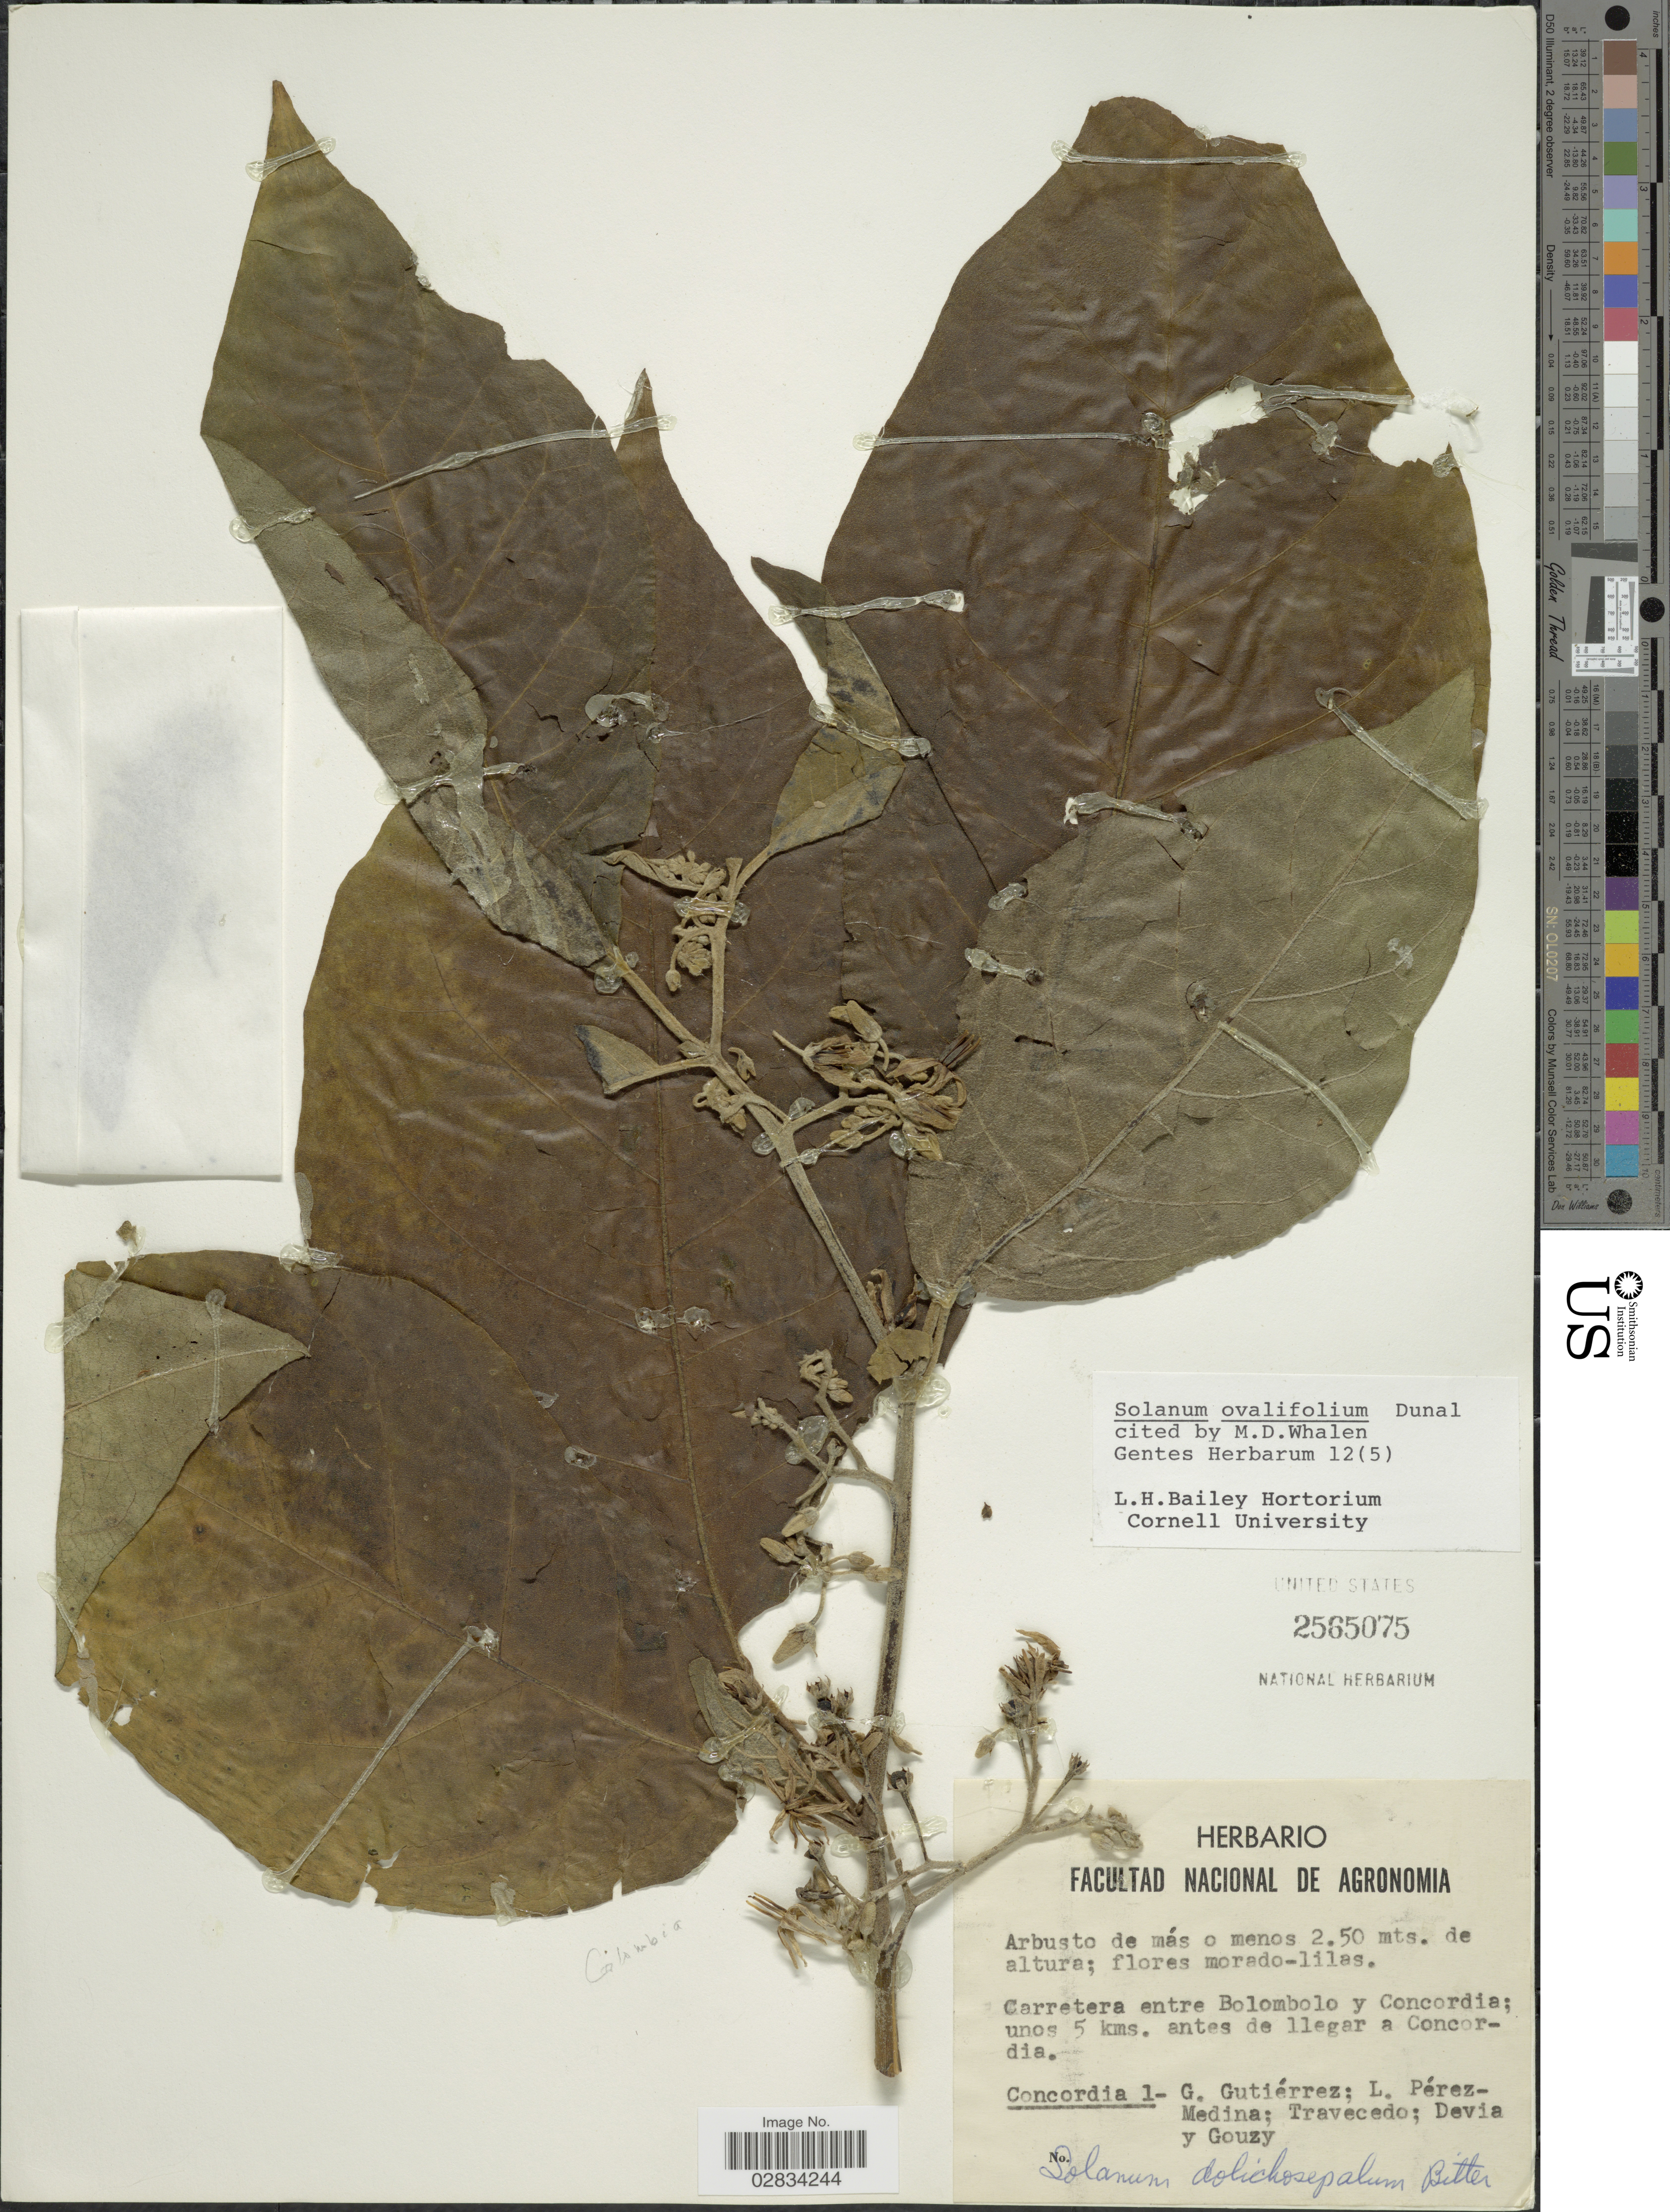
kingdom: Plantae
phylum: Tracheophyta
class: Magnoliopsida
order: Solanales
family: Solanaceae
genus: Solanum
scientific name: Solanum ovalifolium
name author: Dunal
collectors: G. Gutiérrez, L. Pérez-Medina, Travecedo, -. Devia & -. Gouzy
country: Colombia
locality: Carretera entre Bolombolo y Concordia; unos 5 kms. antes de llegar a Concordia. Concordia 1.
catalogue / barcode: US 2565075